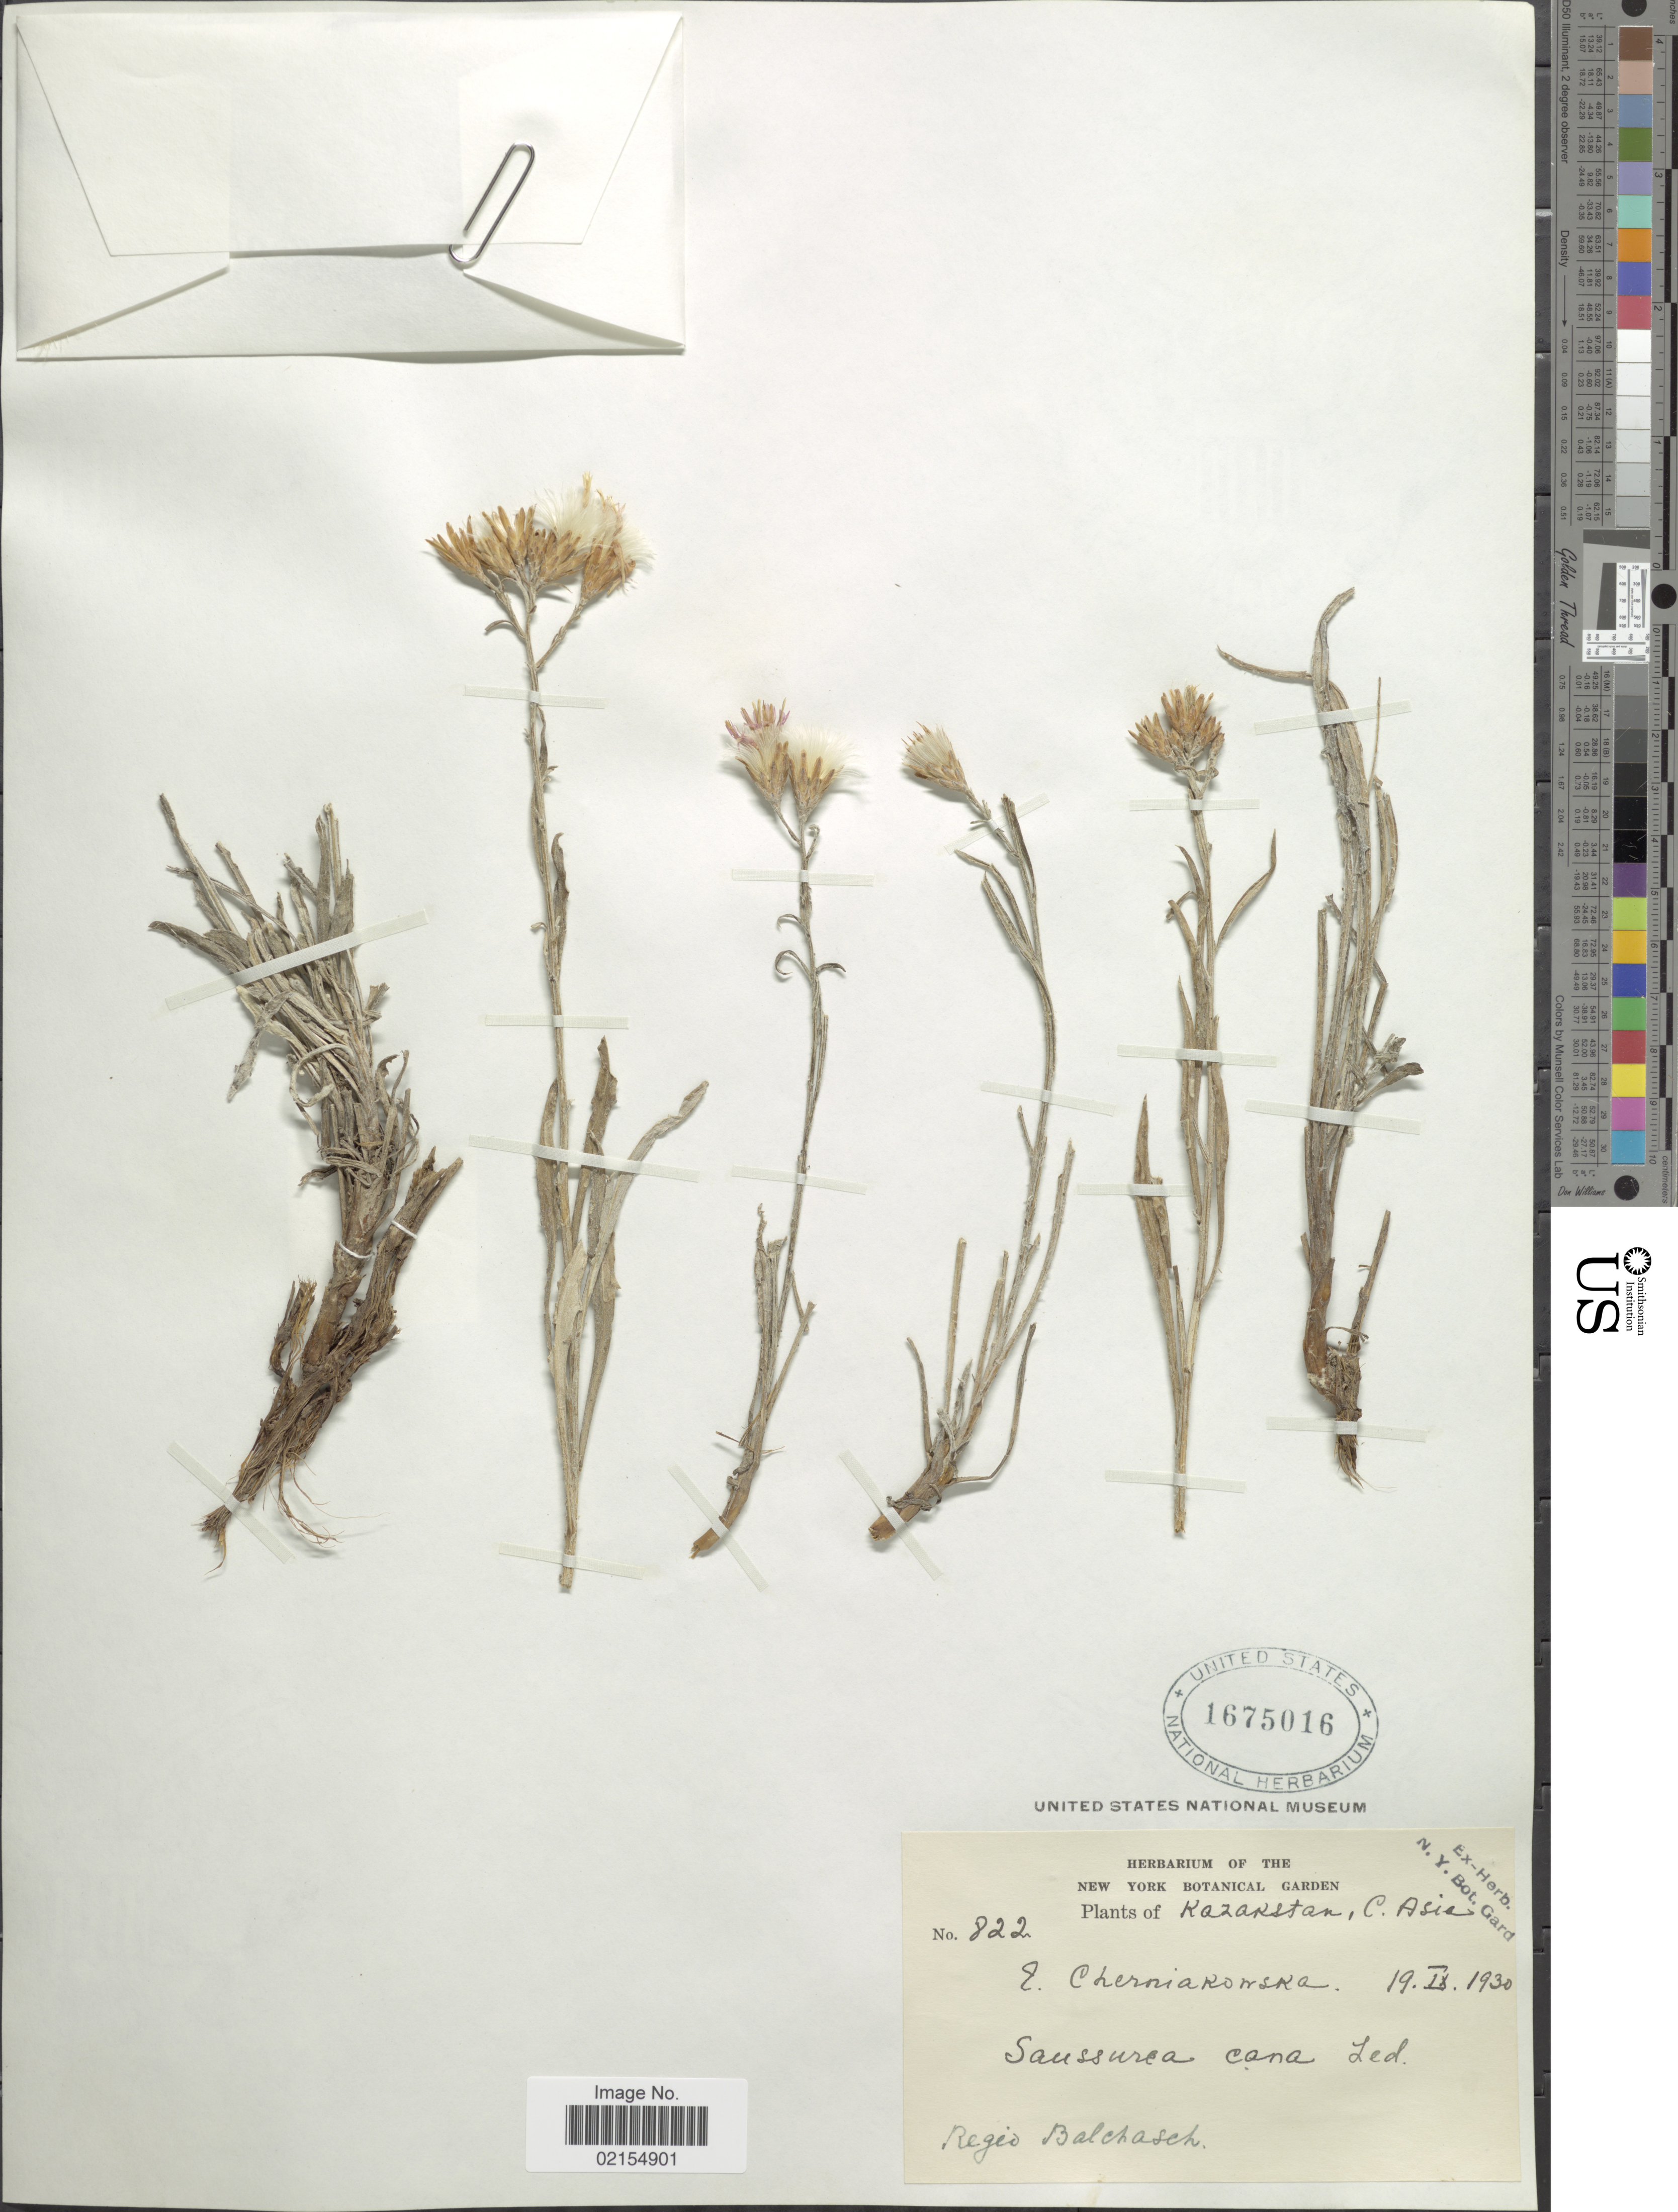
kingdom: Plantae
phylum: Tracheophyta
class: Magnoliopsida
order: Asterales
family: Asteraceae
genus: Saussurea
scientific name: Saussurea cana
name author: Ledeb.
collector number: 822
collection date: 1930-09-19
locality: Kazakstan, C. Asia, Regio Balchaseh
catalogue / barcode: US 1675016